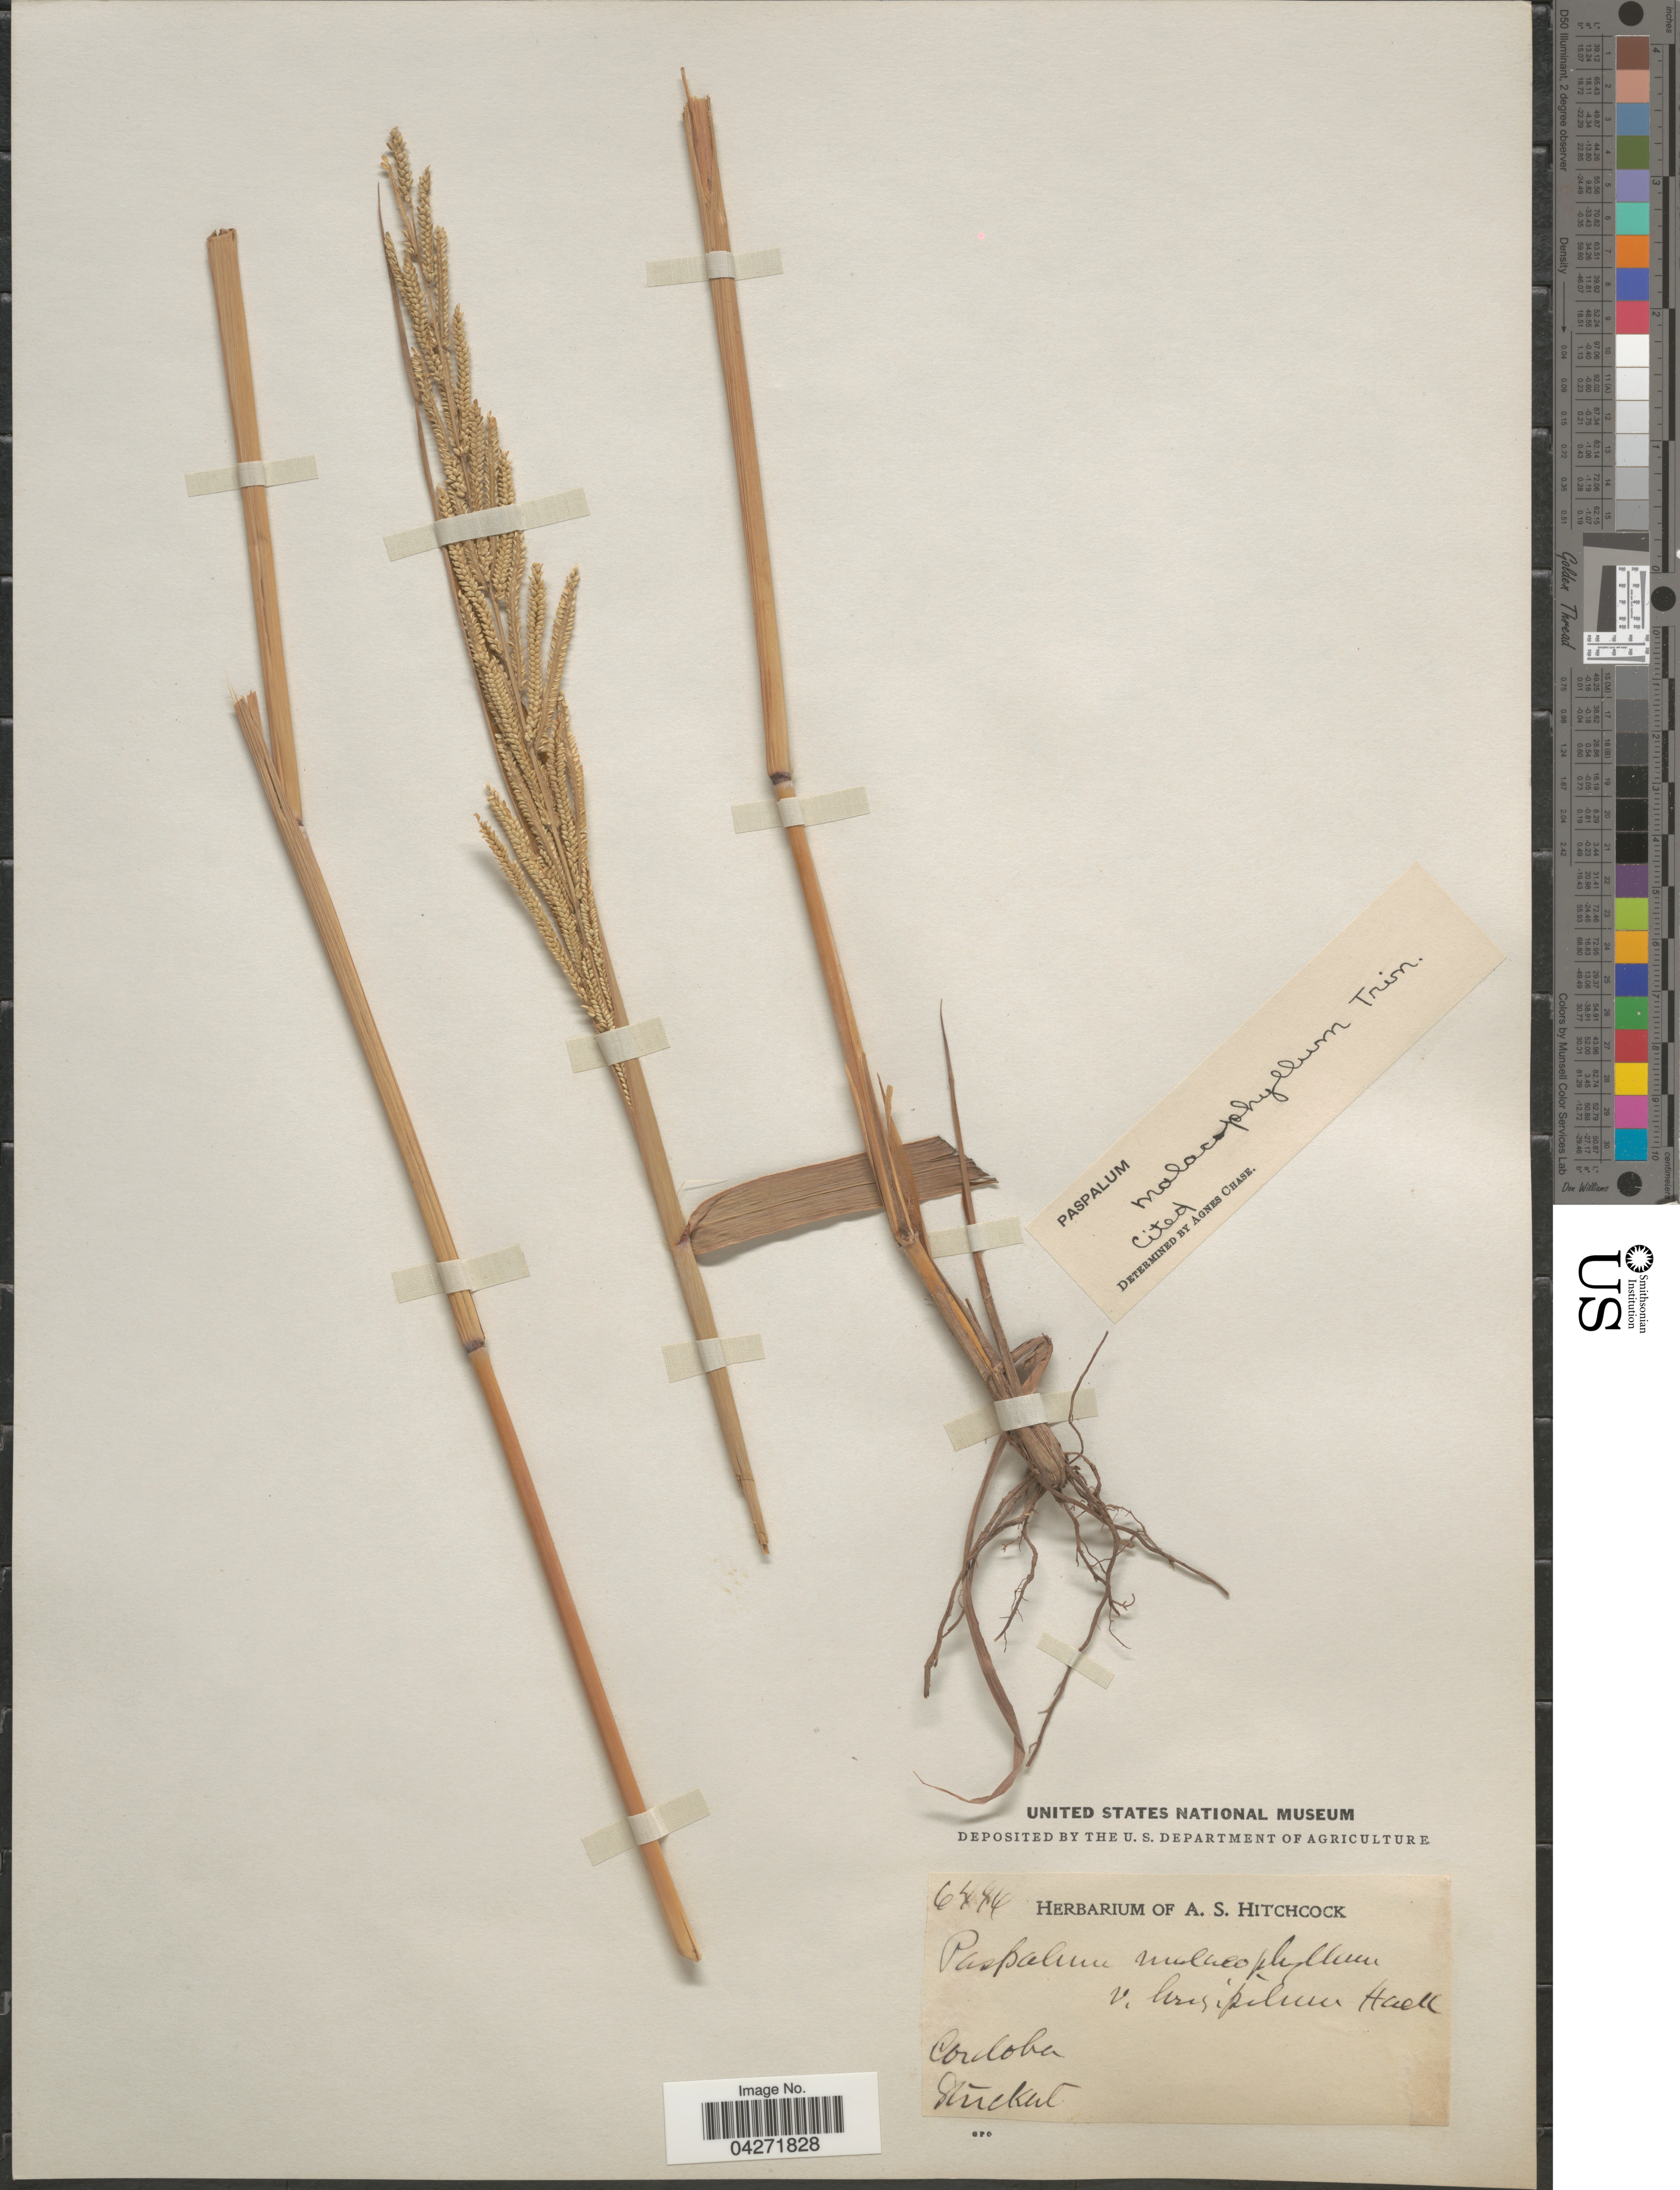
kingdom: Plantae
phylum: Tracheophyta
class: Liliopsida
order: Poales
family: Poaceae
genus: Paspalum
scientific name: Paspalum malacophyllum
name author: Trin.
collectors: Stuckert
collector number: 6446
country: Argentina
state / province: Cordoba